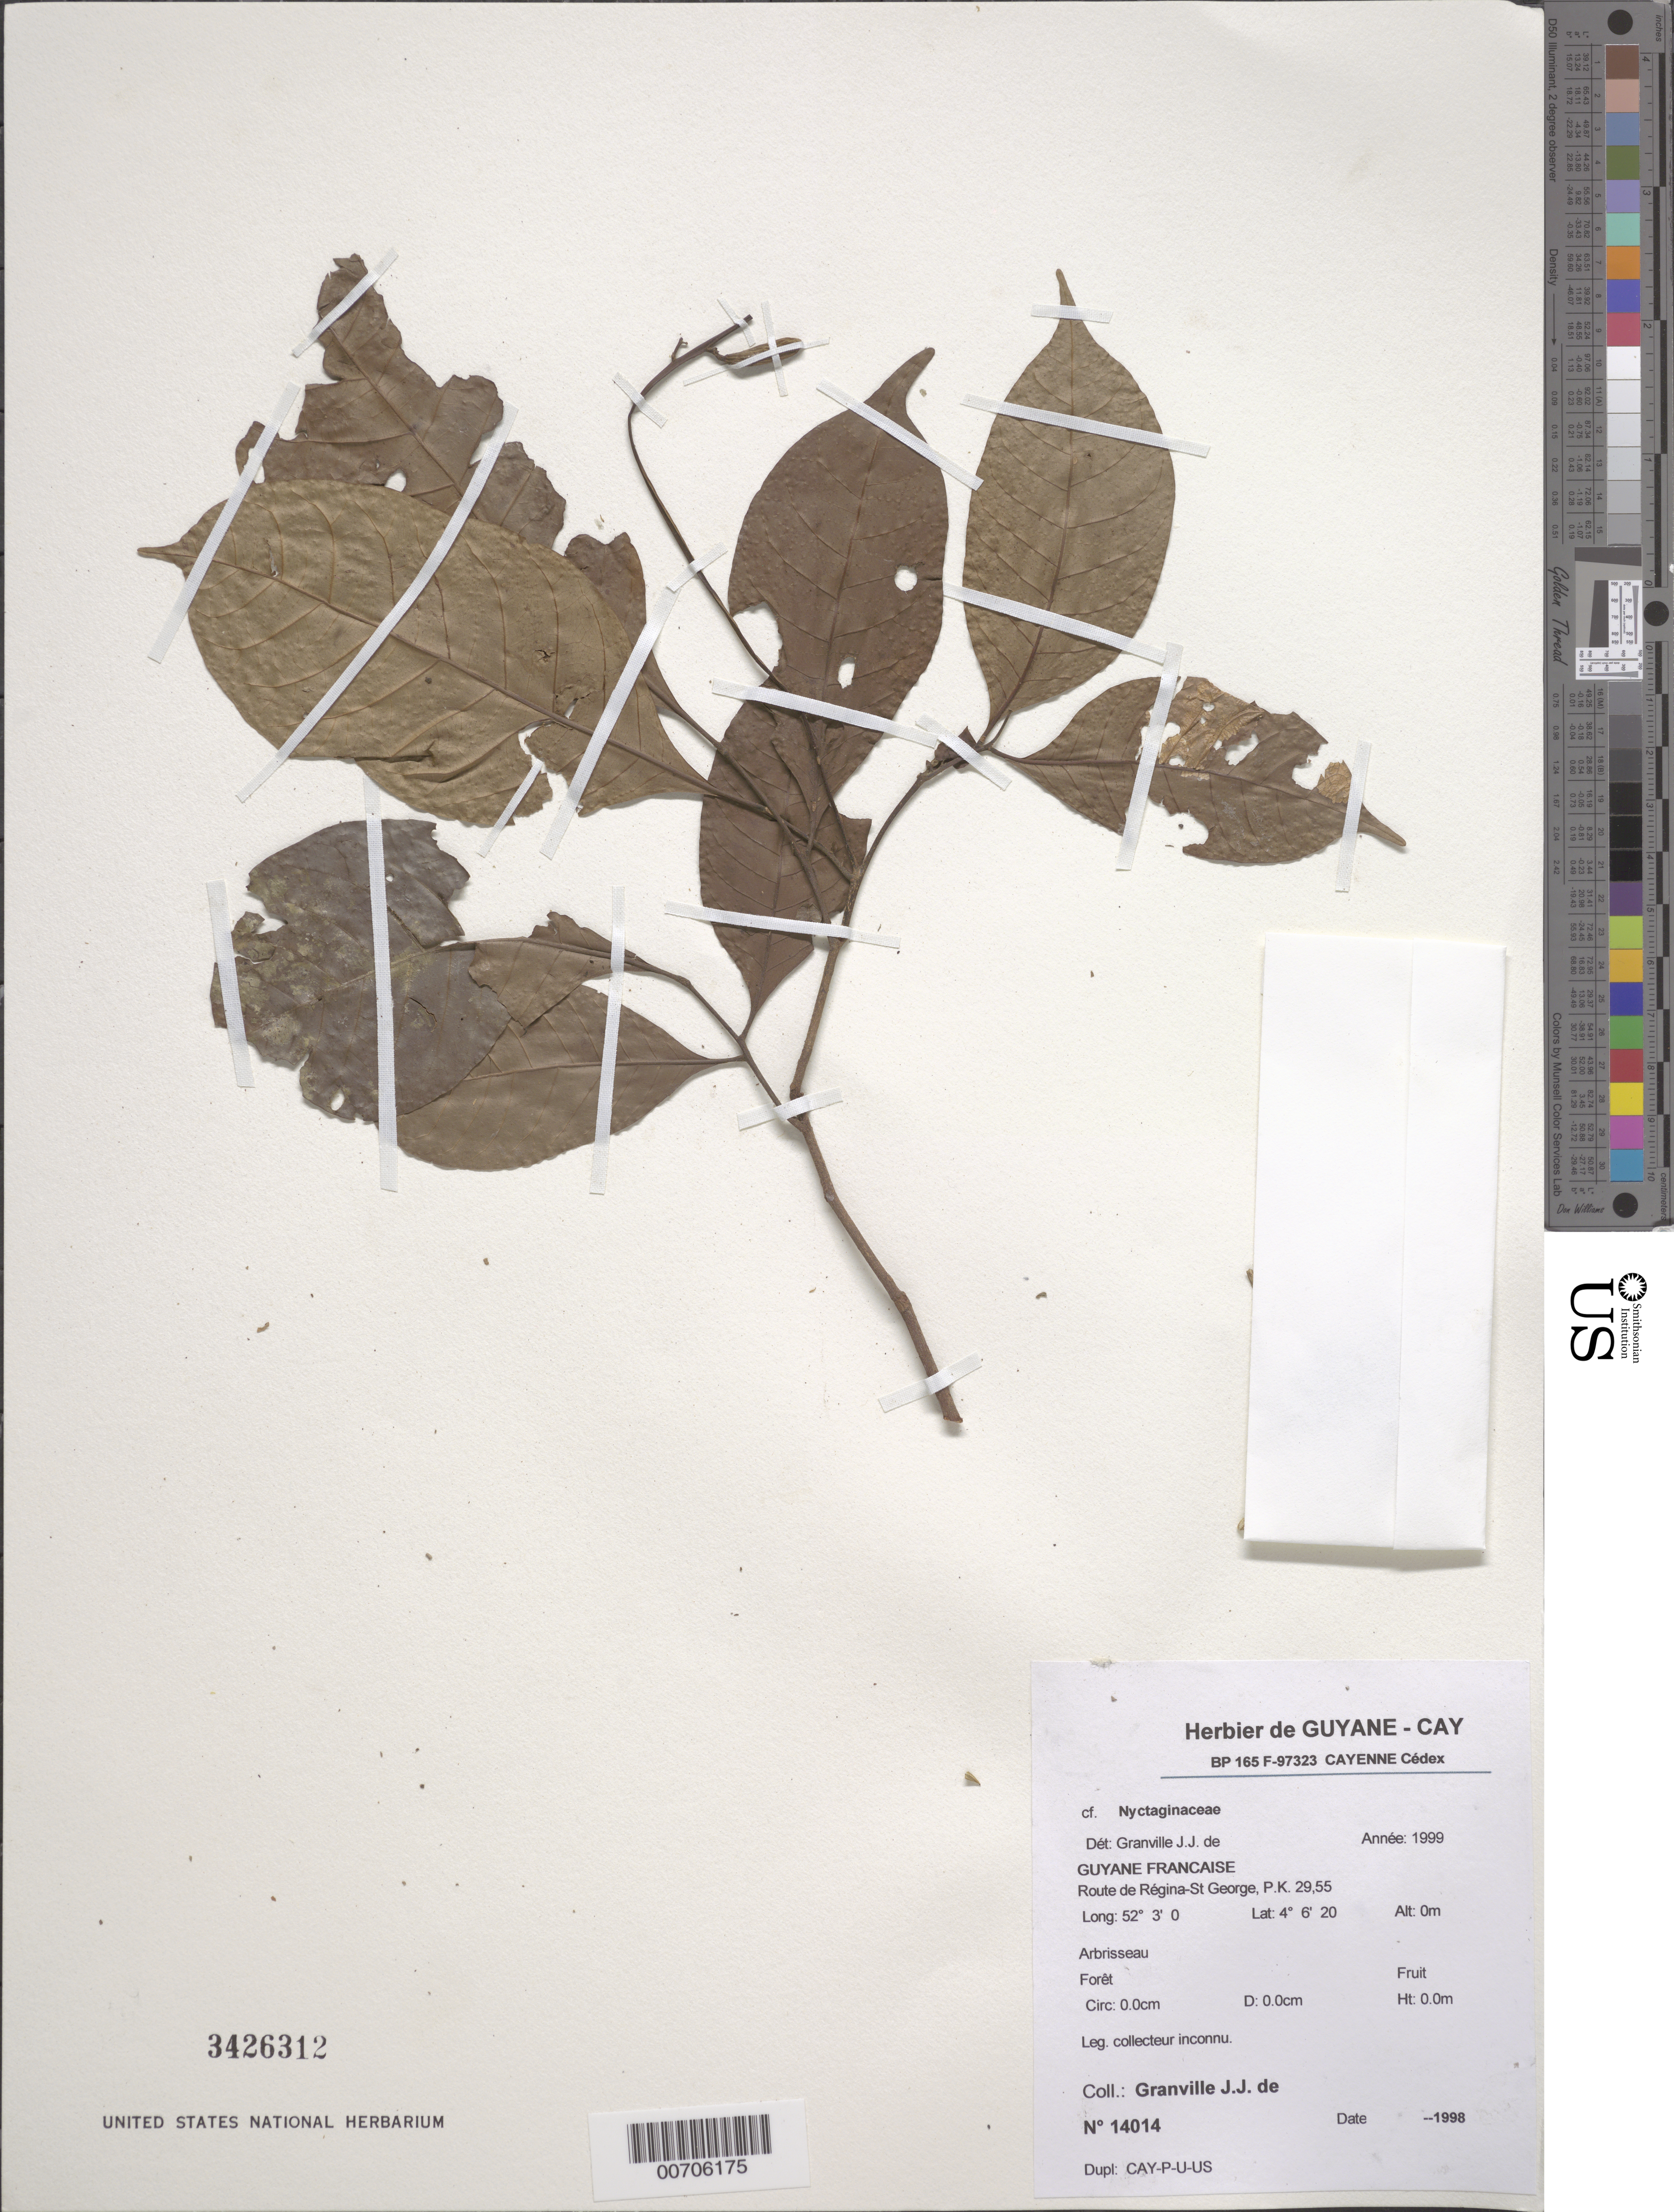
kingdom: Plantae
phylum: Tracheophyta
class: Magnoliopsida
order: Caryophyllales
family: Nyctaginaceae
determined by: Granville, J. J. de, (CAY), Institut de Recherche pour le Developpement (IRD) (FRENCH GUIANA)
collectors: J.-J. de Granville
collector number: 14014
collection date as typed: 1998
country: French Guiana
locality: Route de Régina-St. George, PK 29.55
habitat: Forest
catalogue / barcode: US 3426312